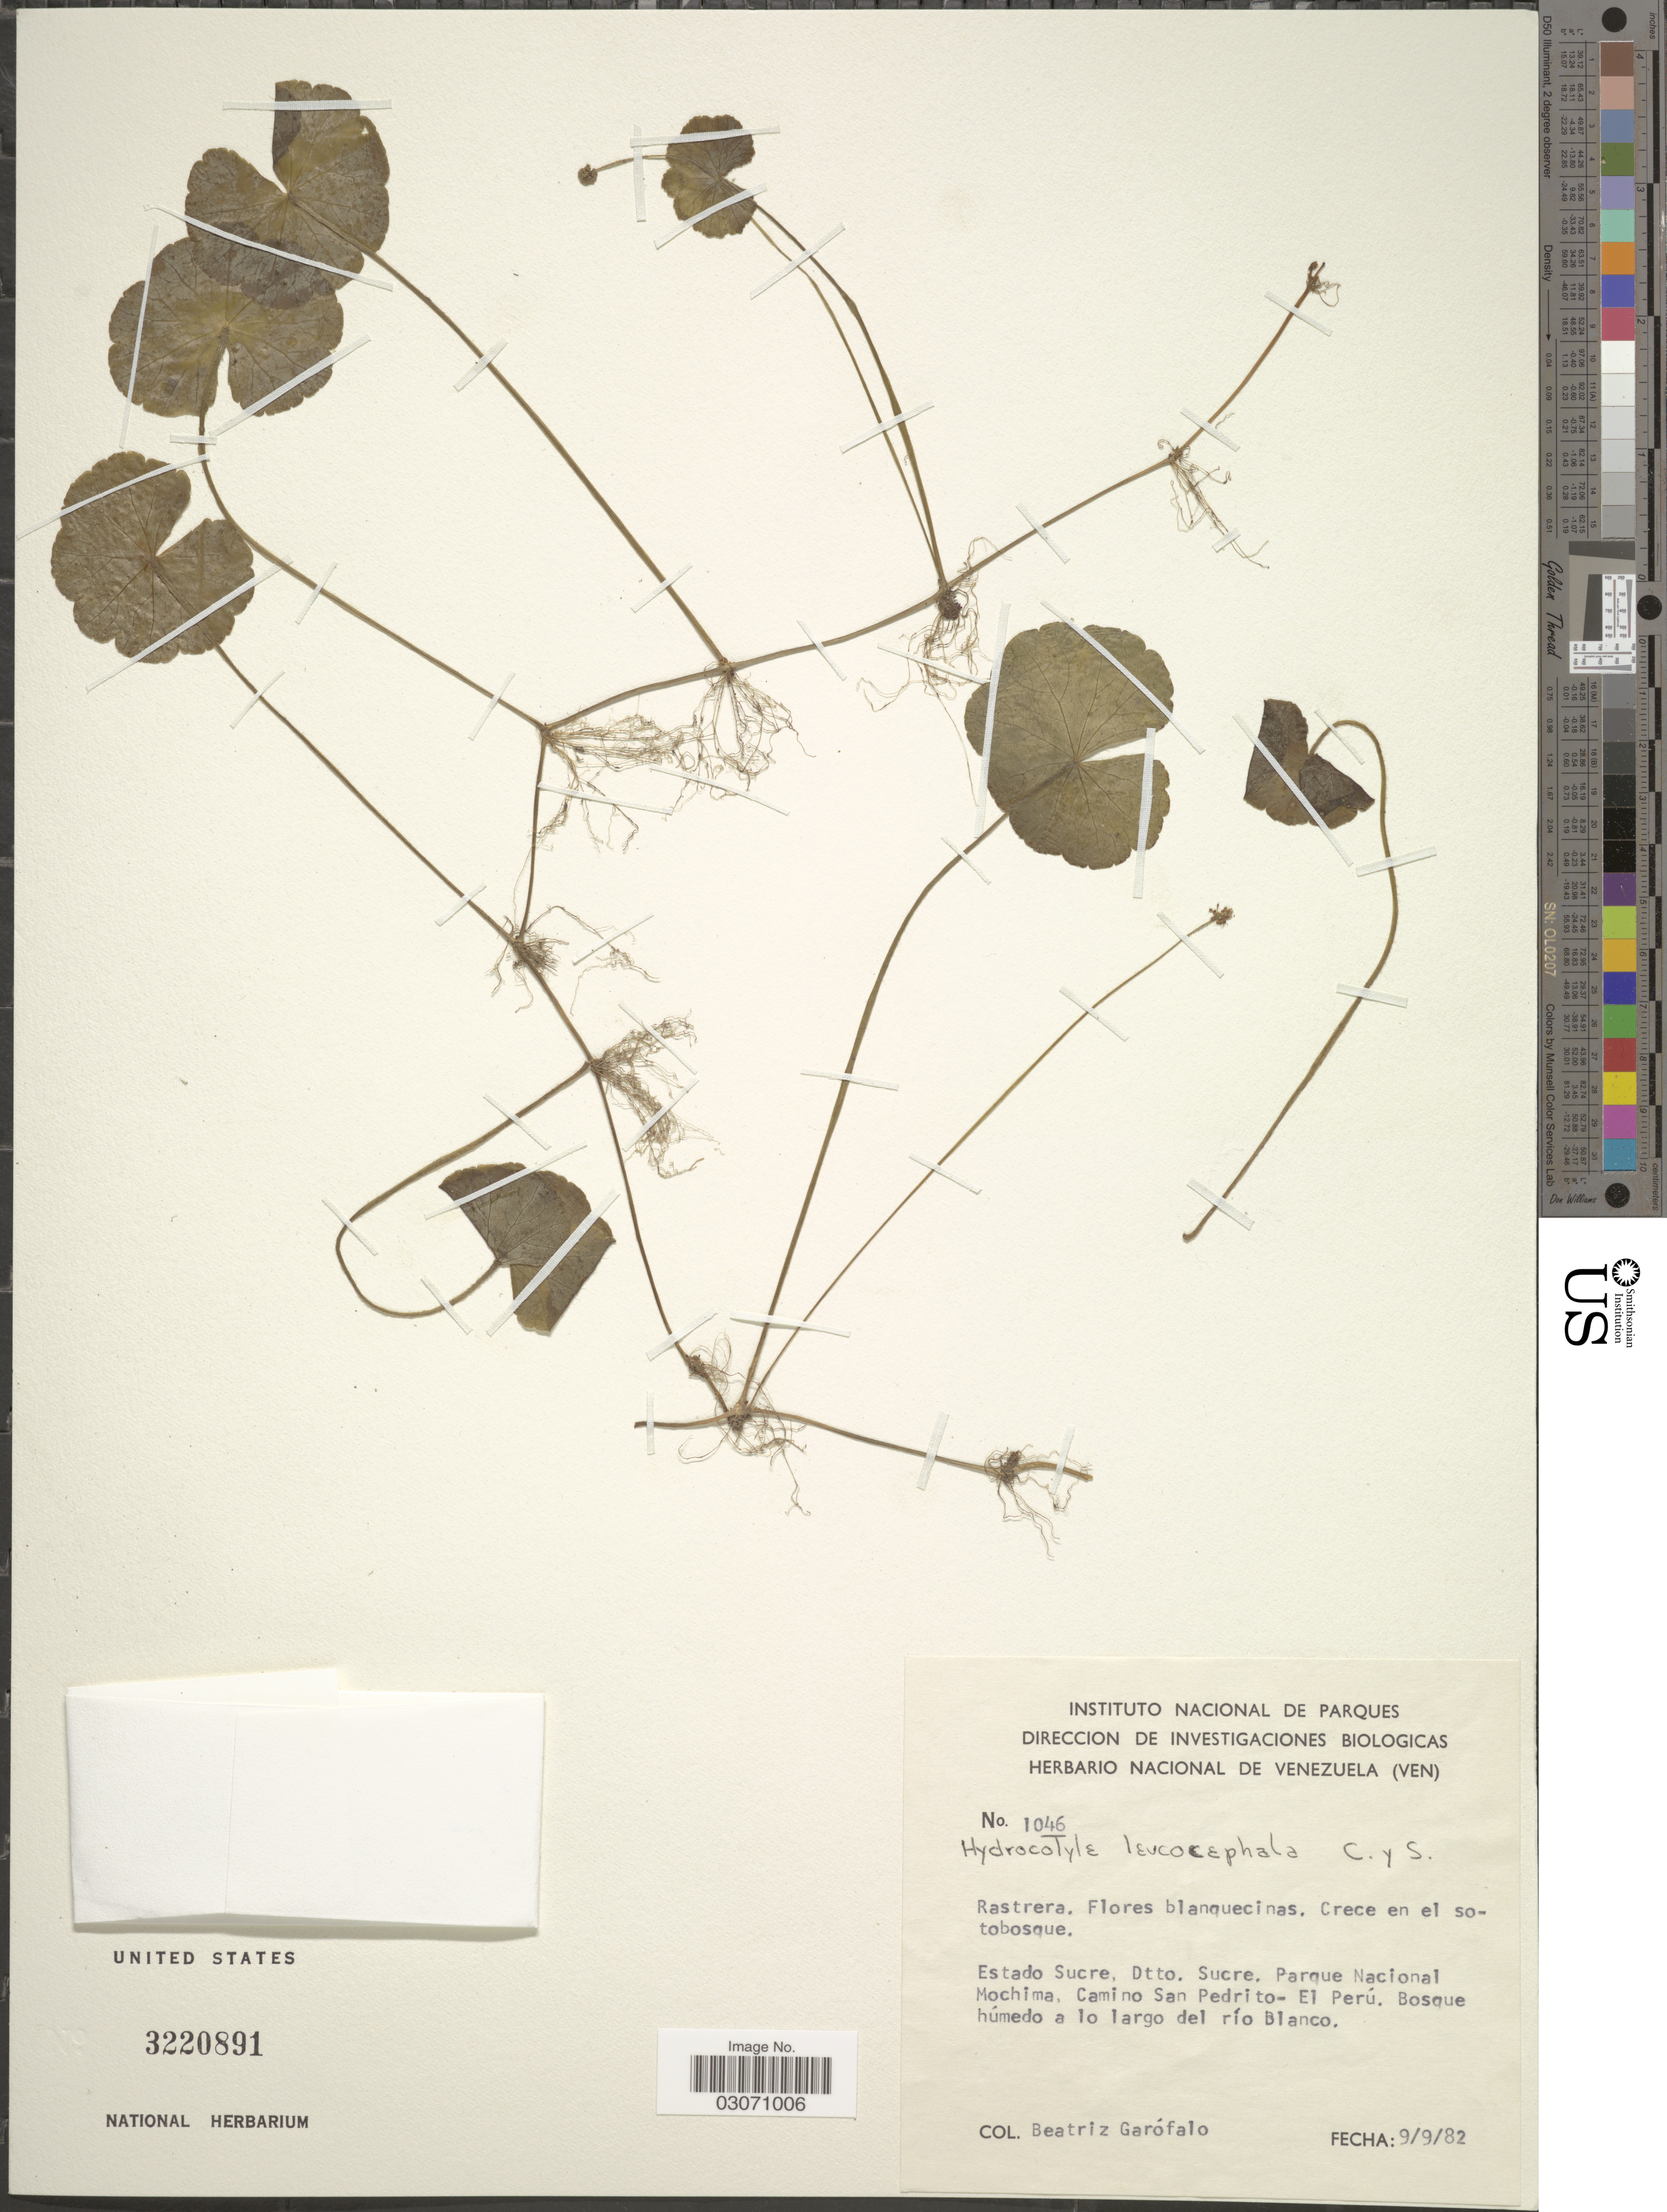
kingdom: Plantae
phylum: Tracheophyta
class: Magnoliopsida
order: Apiales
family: Araliaceae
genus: Hydrocotyle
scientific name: Hydrocotyle leucocephala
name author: Cham. & Schltdl.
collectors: B. Garofalo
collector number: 1046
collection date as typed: Transcribed d/m/y: 9/9/82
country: Venezuela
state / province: Sucre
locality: Dtto. Sucre, Parque Nacional Mochima, Camino San Pedrito - El Perú, Bosque húmedo a lo largo del río Blanco.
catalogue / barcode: US 3220891